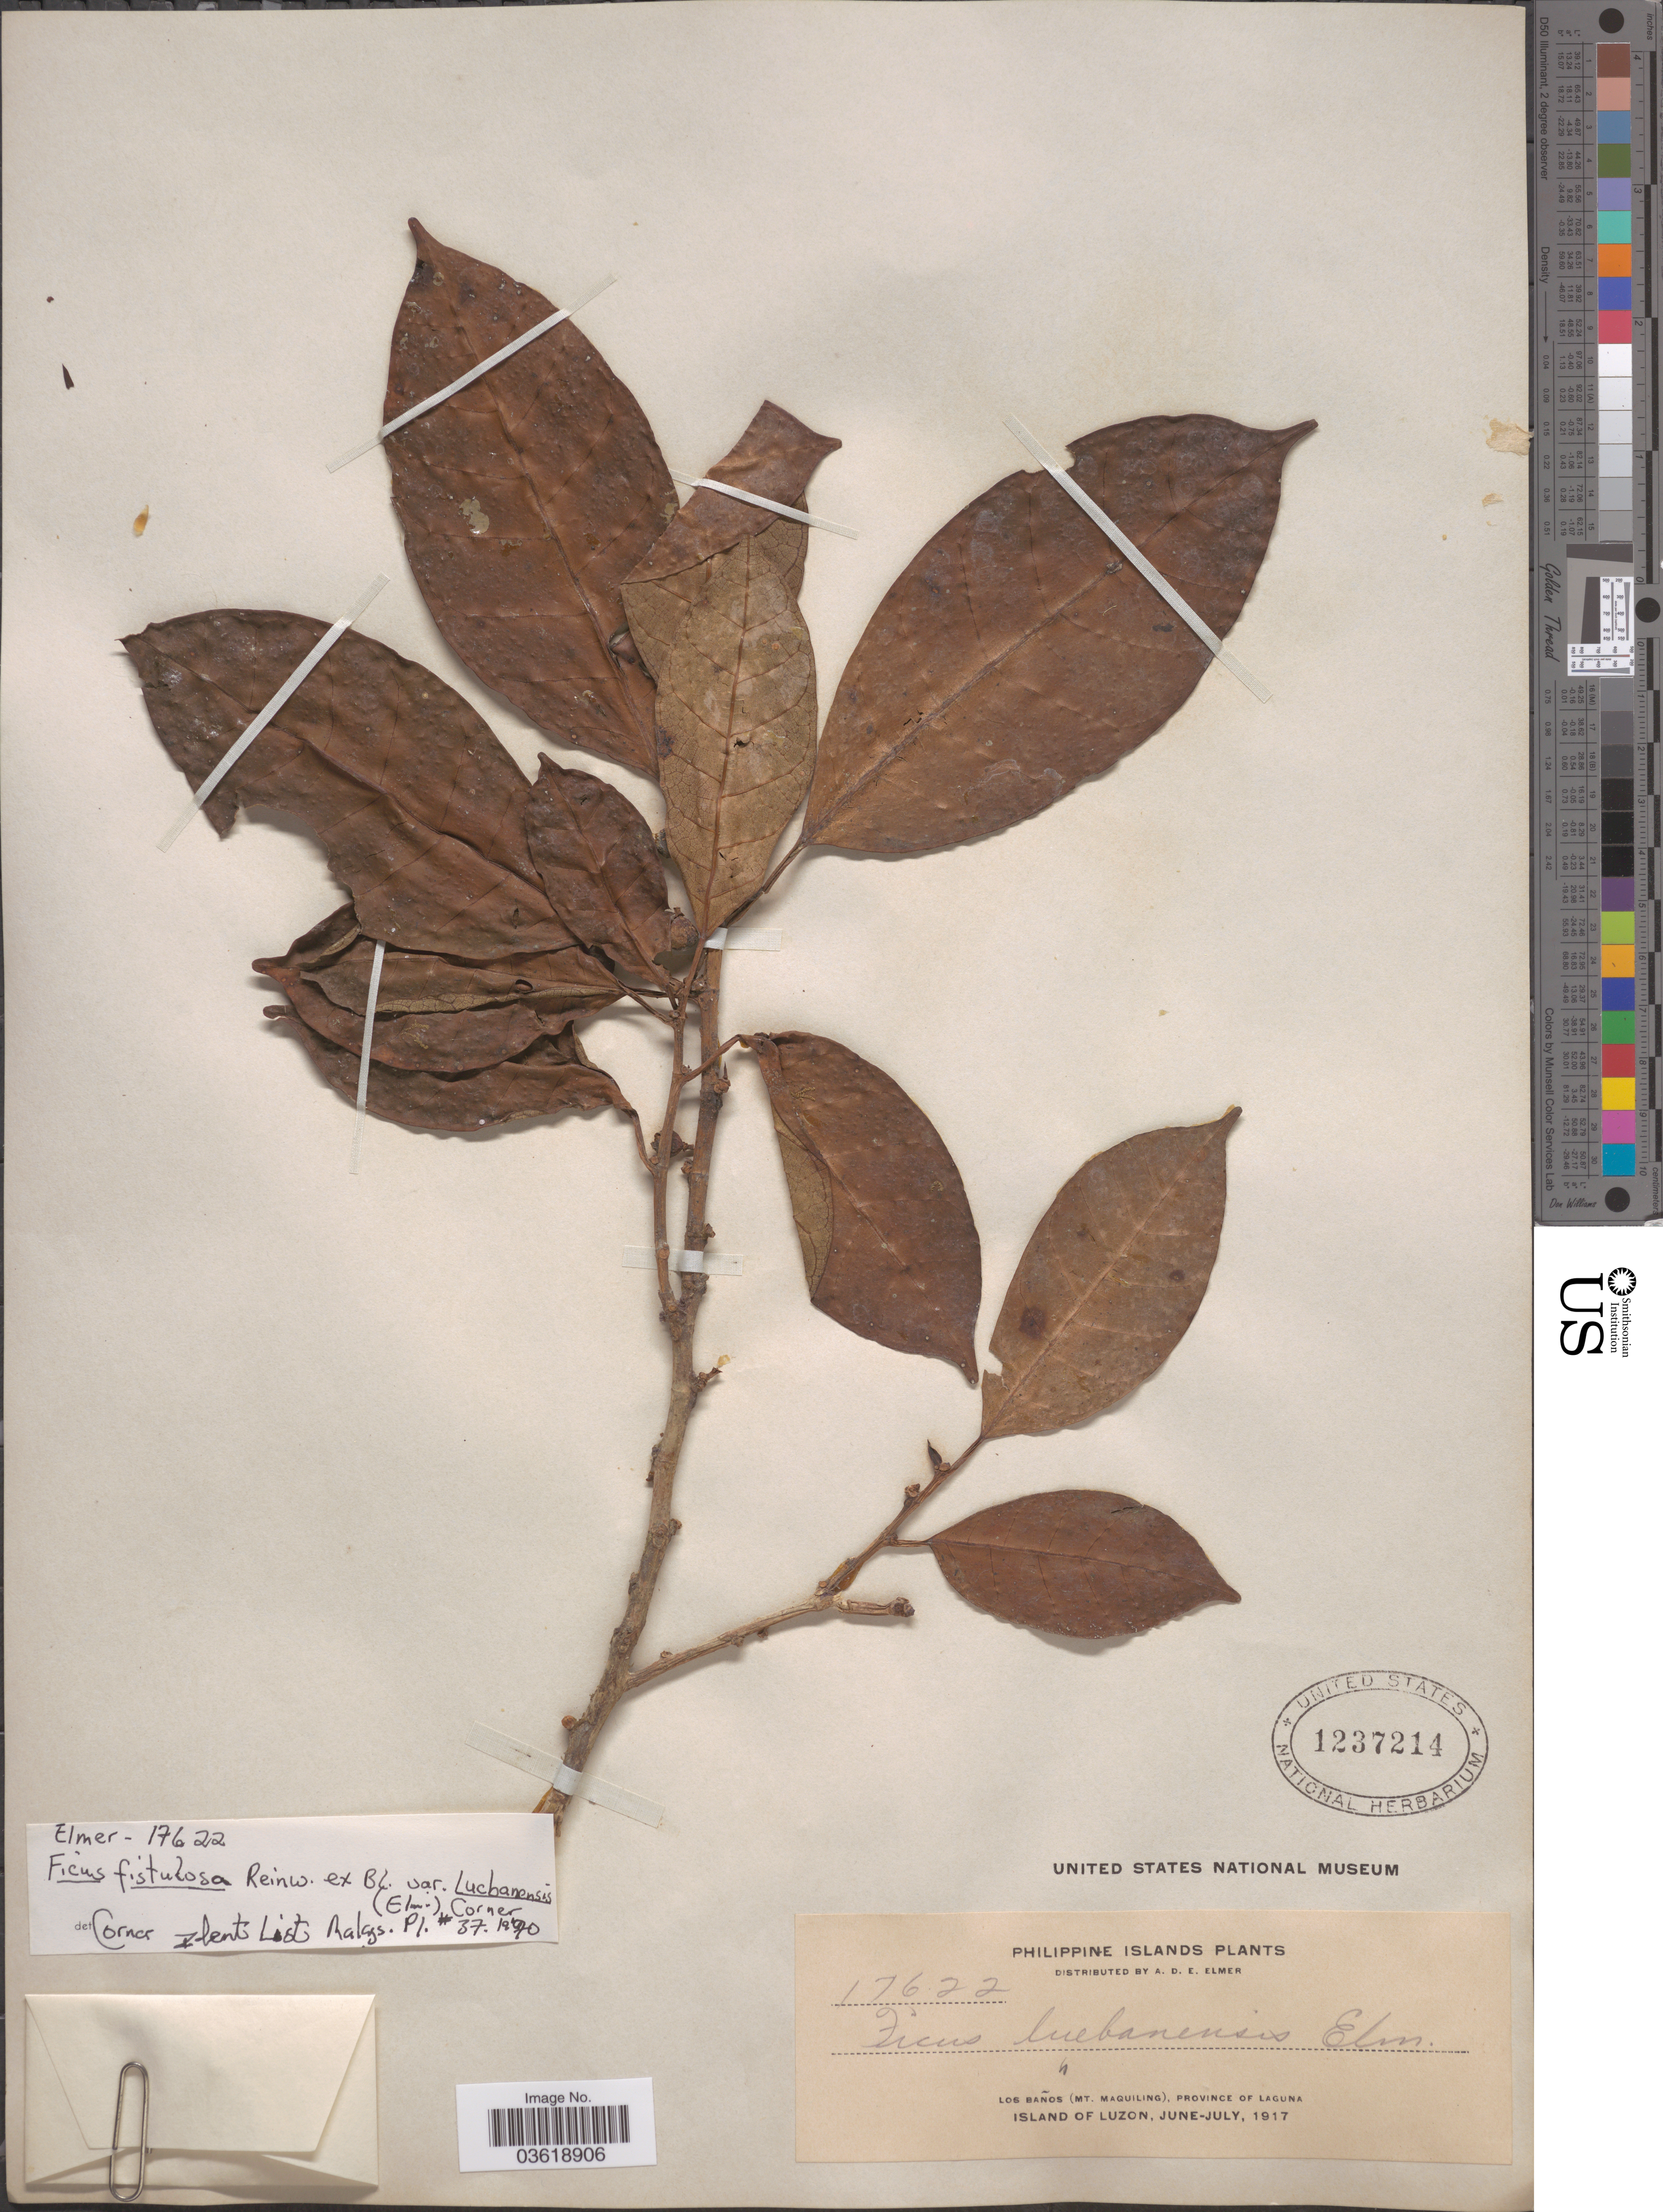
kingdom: Plantae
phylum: Tracheophyta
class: Magnoliopsida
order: Rosales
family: Moraceae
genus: Ficus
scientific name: Ficus fistulosa var. lucbanensis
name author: (Elmer) Corner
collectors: A. D. E. Elmer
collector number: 17622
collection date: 1917-06/1917-07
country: Philippines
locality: Los Baños (Mt. Maquiling), Province of Laguna. Island of Luzon.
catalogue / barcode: US 1237214